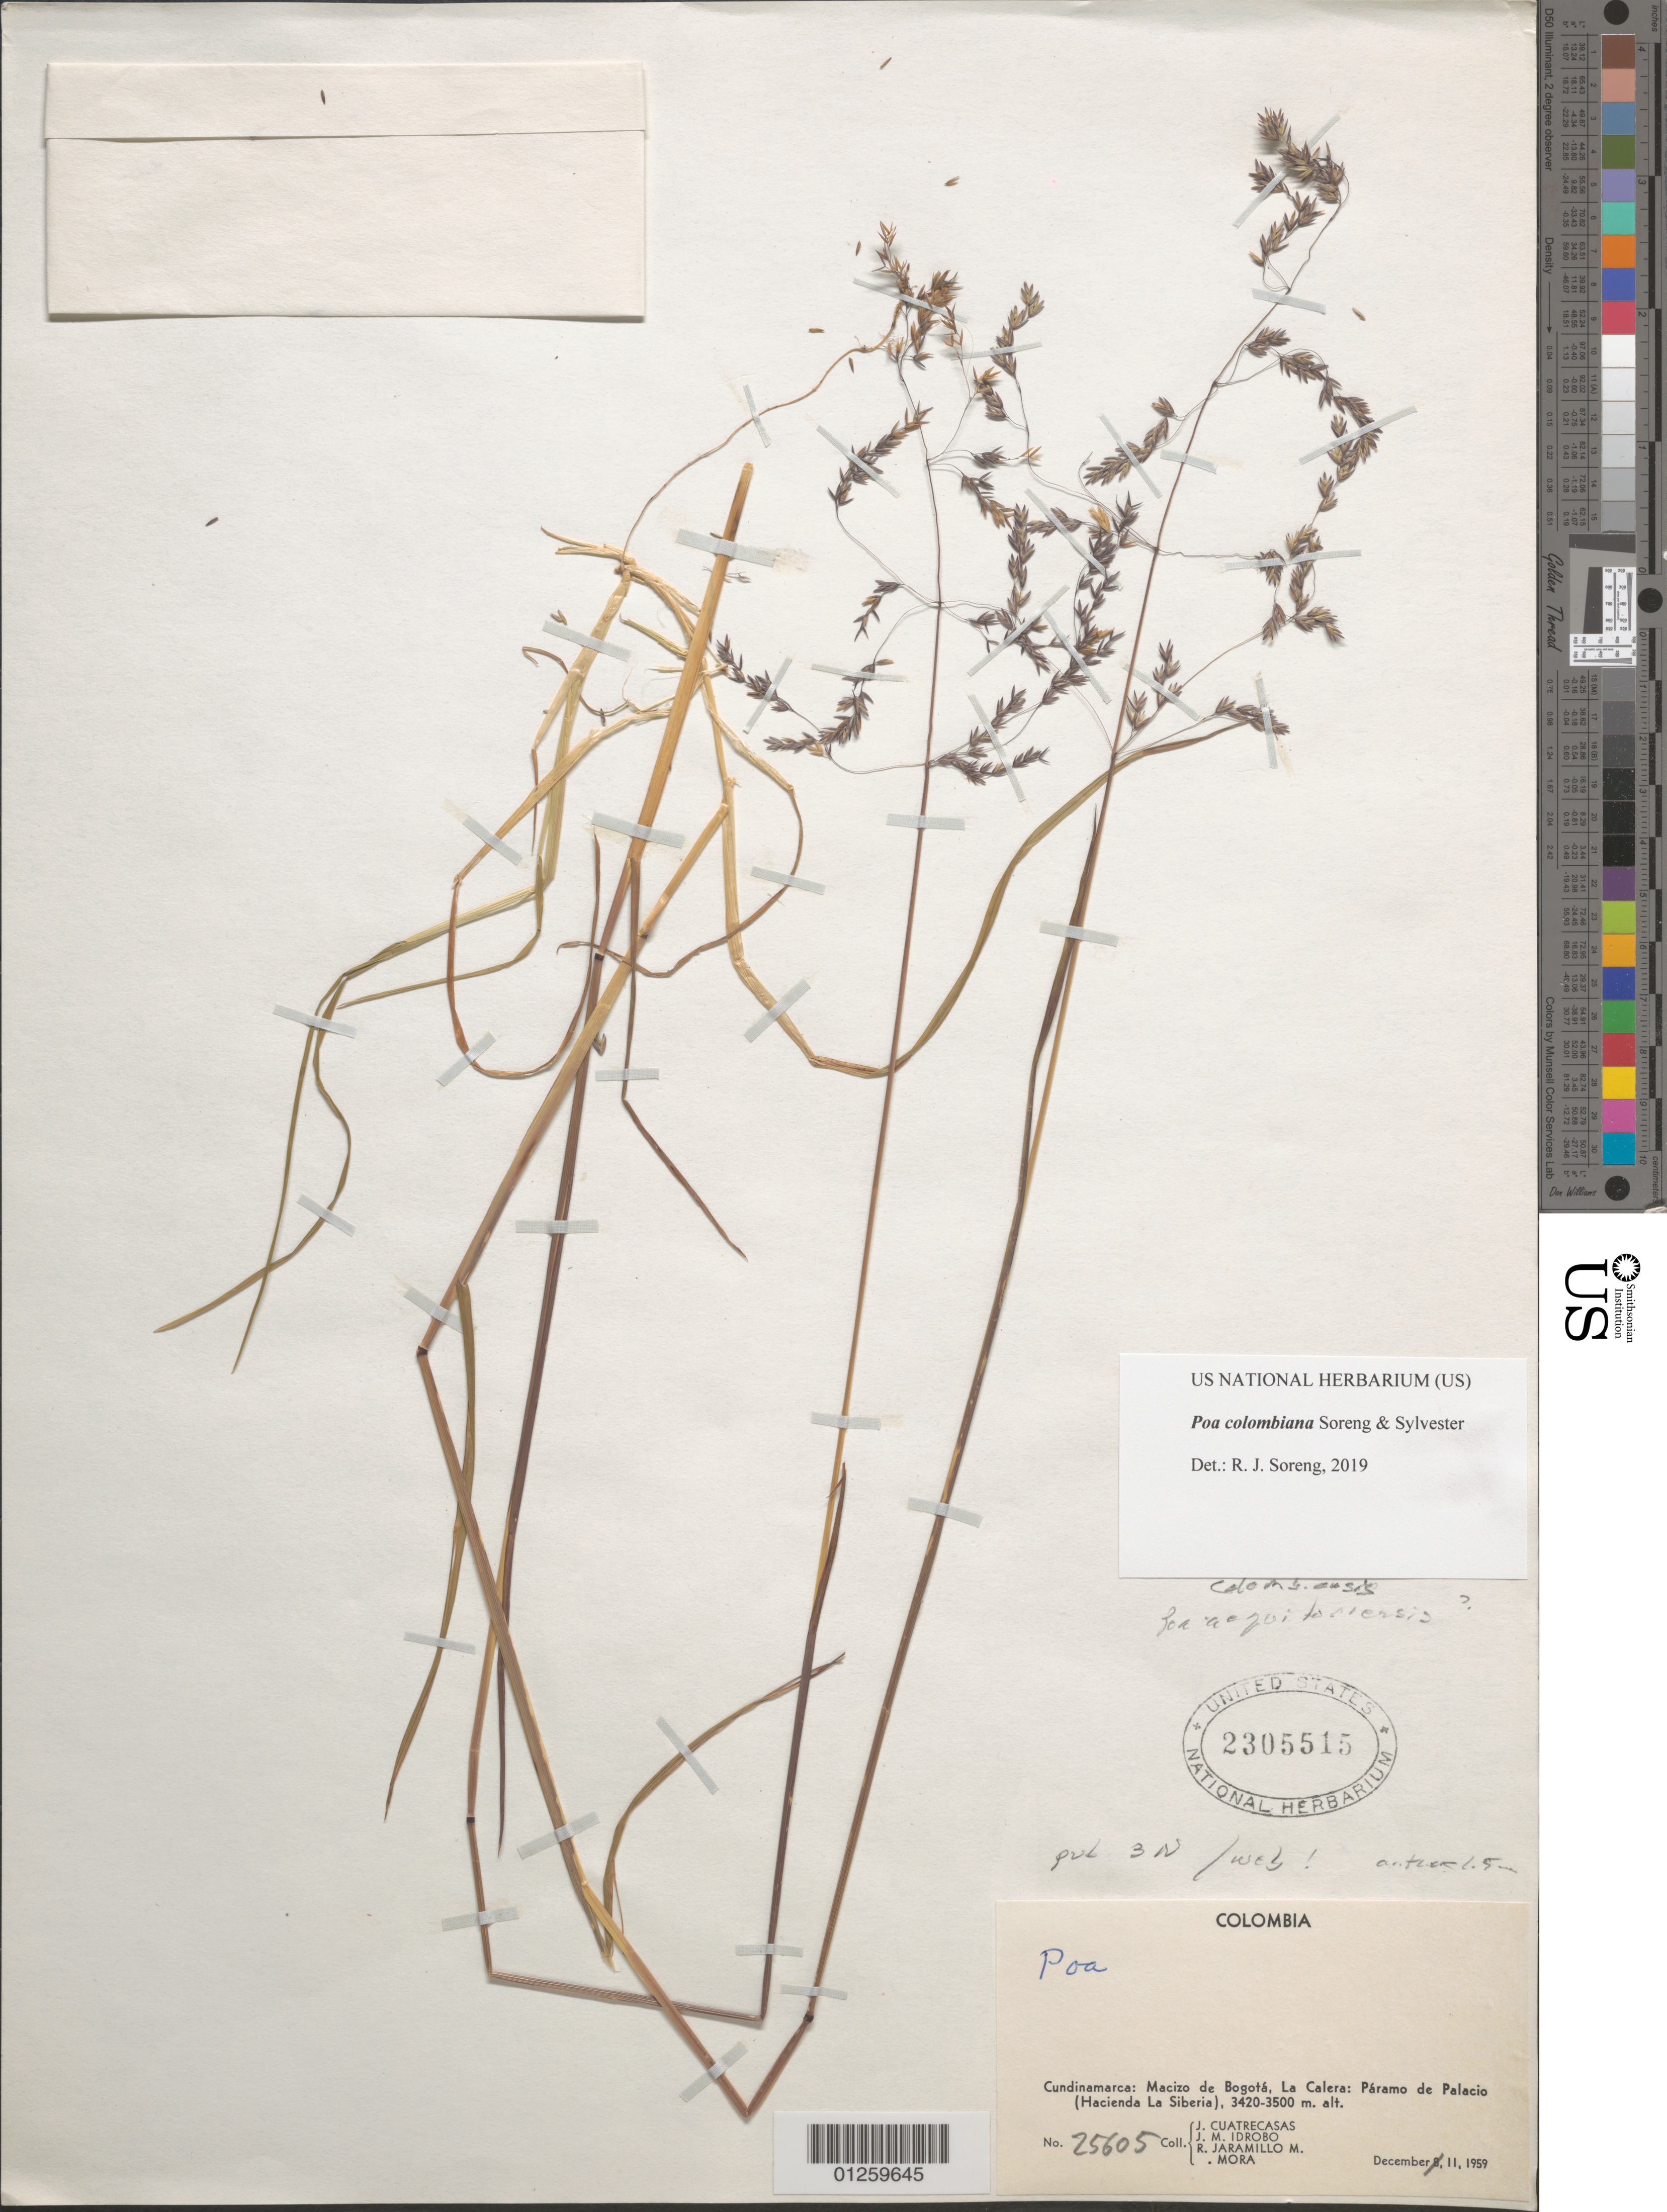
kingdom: Plantae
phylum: Tracheophyta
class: Liliopsida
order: Poales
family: Poaceae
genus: Poa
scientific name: Poa aequatoriensis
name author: Hack.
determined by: Soreng, Robert J., Research Associate (BOT), Smithsonian Institution - National Museum of Natural History (UNITED STATES)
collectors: J. Cuatrecasas, J. M. Idrobo, R. Jaramillo M. & Mora, --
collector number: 25605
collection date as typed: December 8, 11, 1959 (number 8 cross out with a pencil)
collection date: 1959-12-11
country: Colombia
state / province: Cundinamarca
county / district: La Calera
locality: Macizo de Bogota, La Calera: Paramo de Palacio (Hacienda La Siberia).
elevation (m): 3420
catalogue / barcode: US 2305515